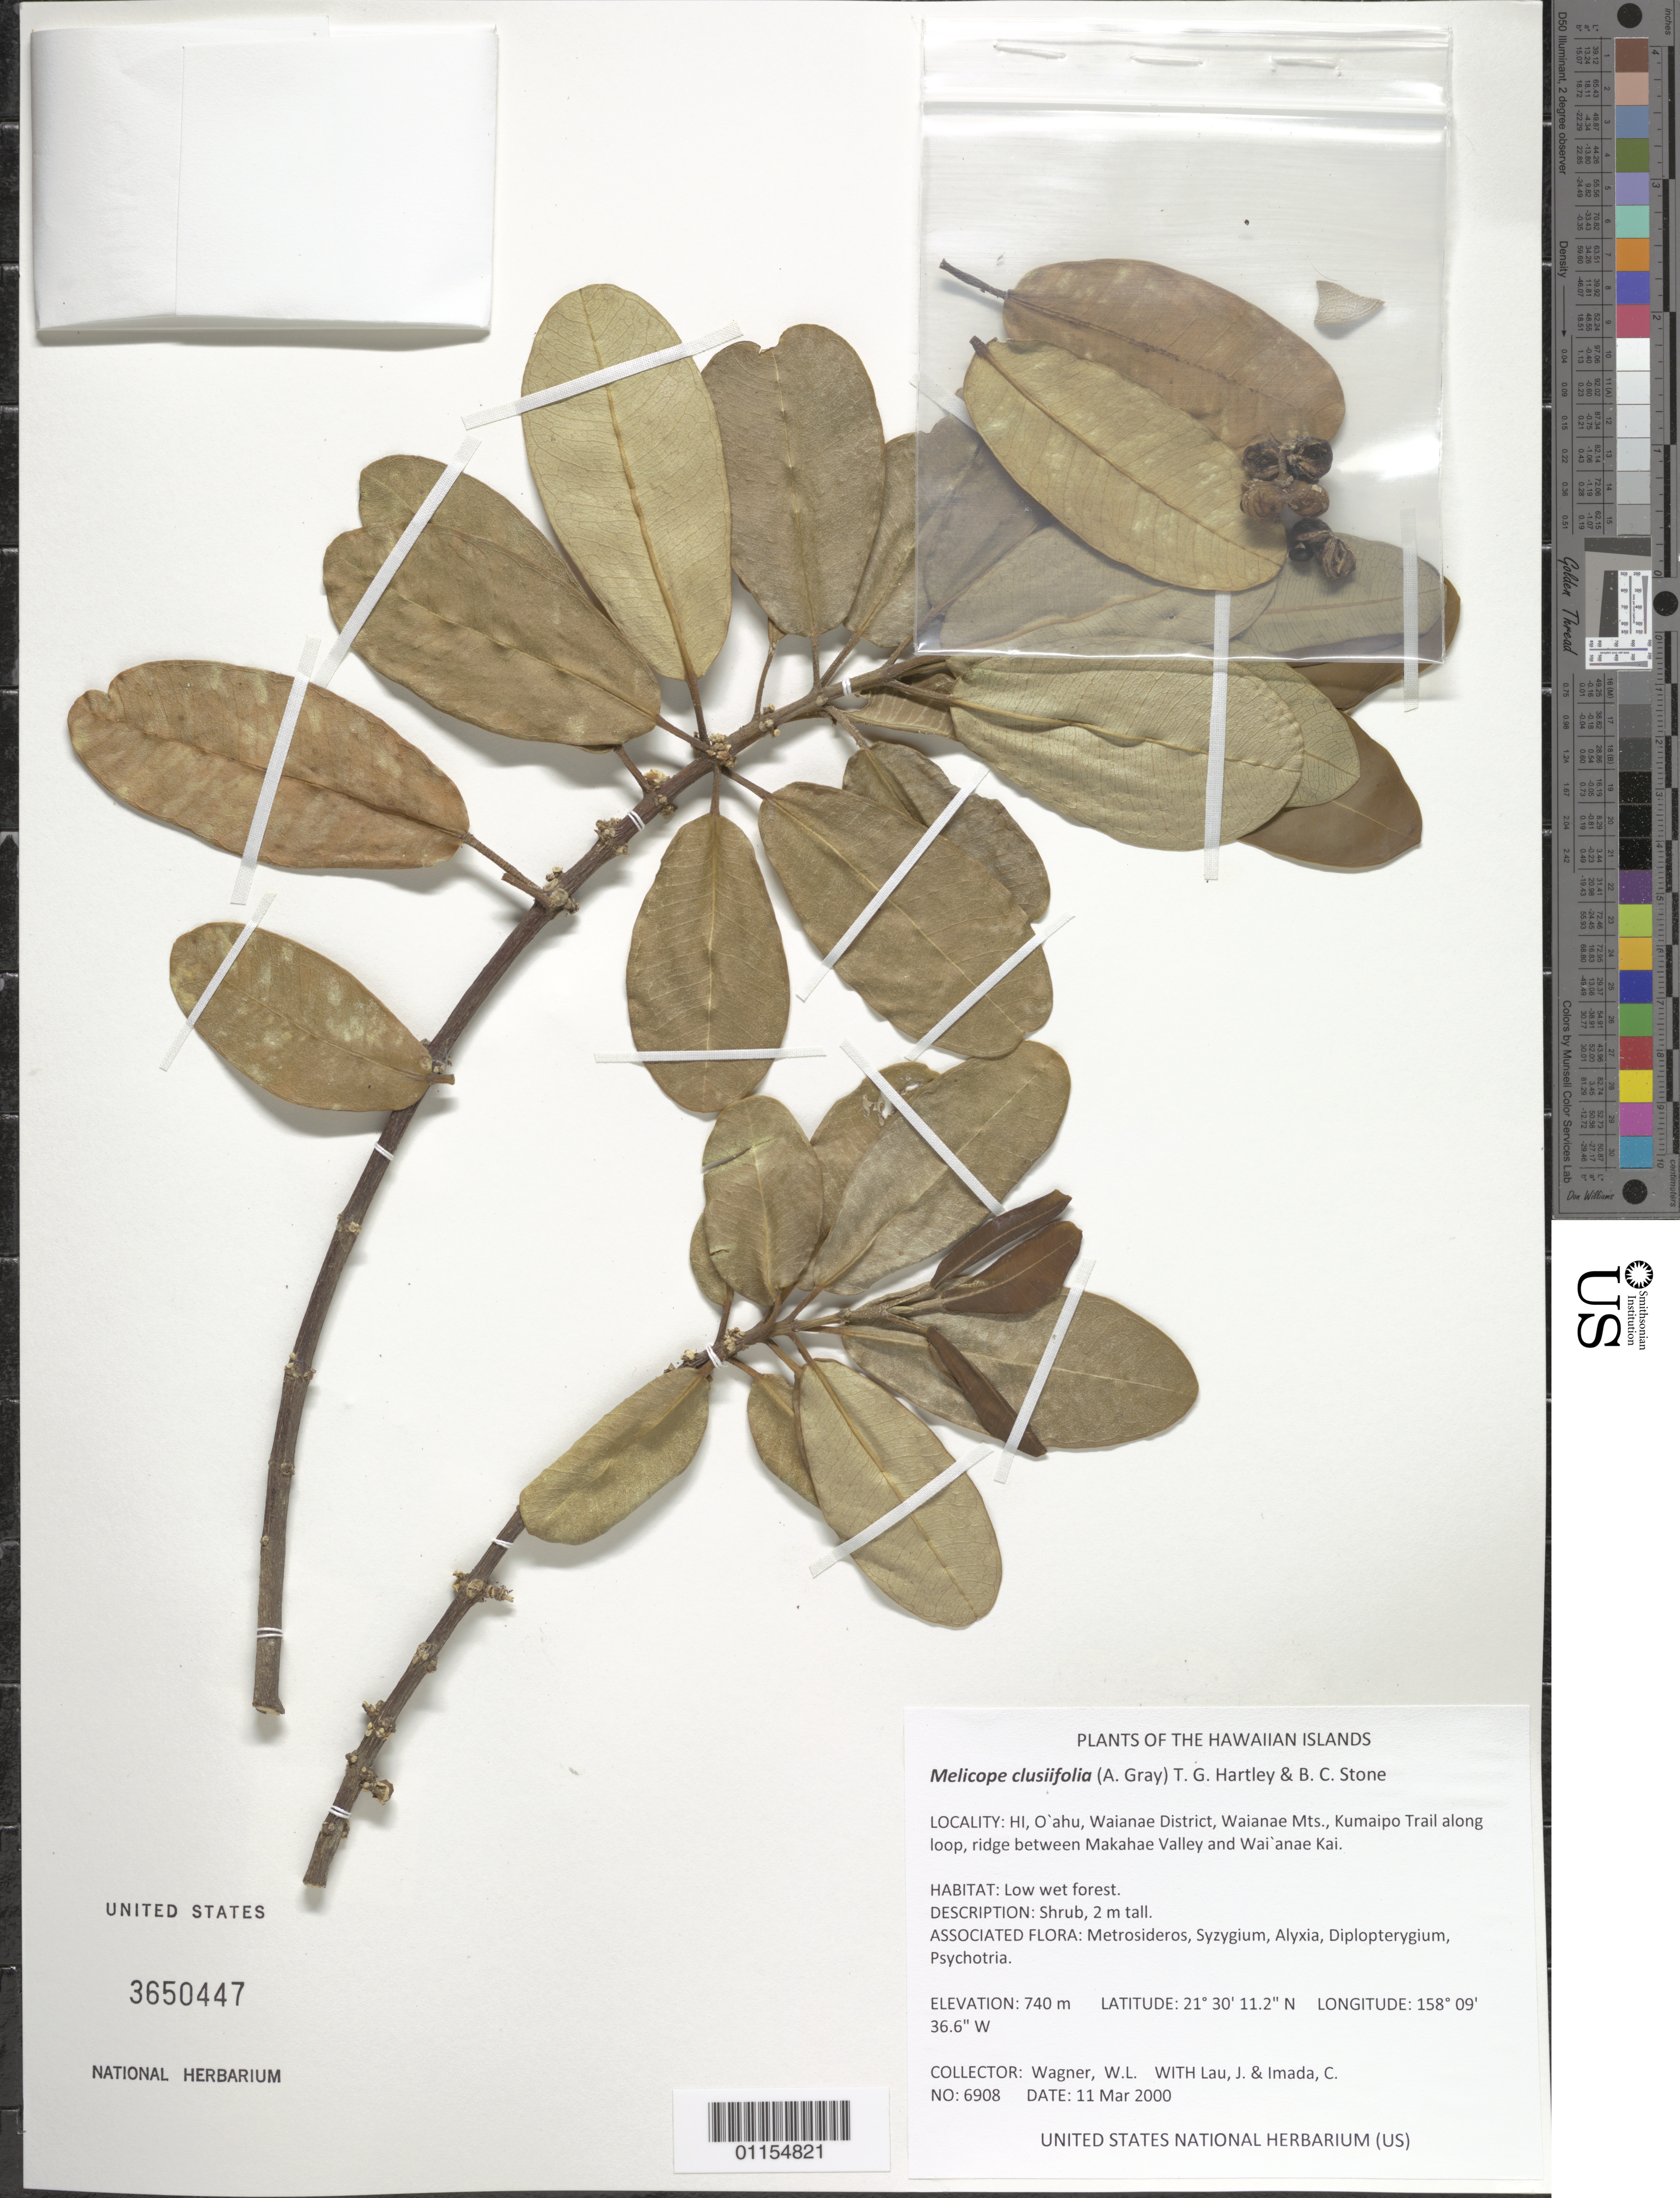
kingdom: Plantae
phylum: Tracheophyta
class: Magnoliopsida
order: Sapindales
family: Rutaceae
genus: Melicope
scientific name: Melicope clusiifolia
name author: (A. Gray) T.G. Hartley & B.C. Stone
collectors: W. L. Wagner, J. Lau & C. Imada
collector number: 6908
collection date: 2000-03-11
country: United States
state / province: Hawaii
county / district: Honolulu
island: Oahu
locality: Waianae District, Waianae Mts., Kumaipo Trail along loop, ridge between Makahae Valley and Wai'anae Kai.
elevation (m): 740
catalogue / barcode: US 3650447